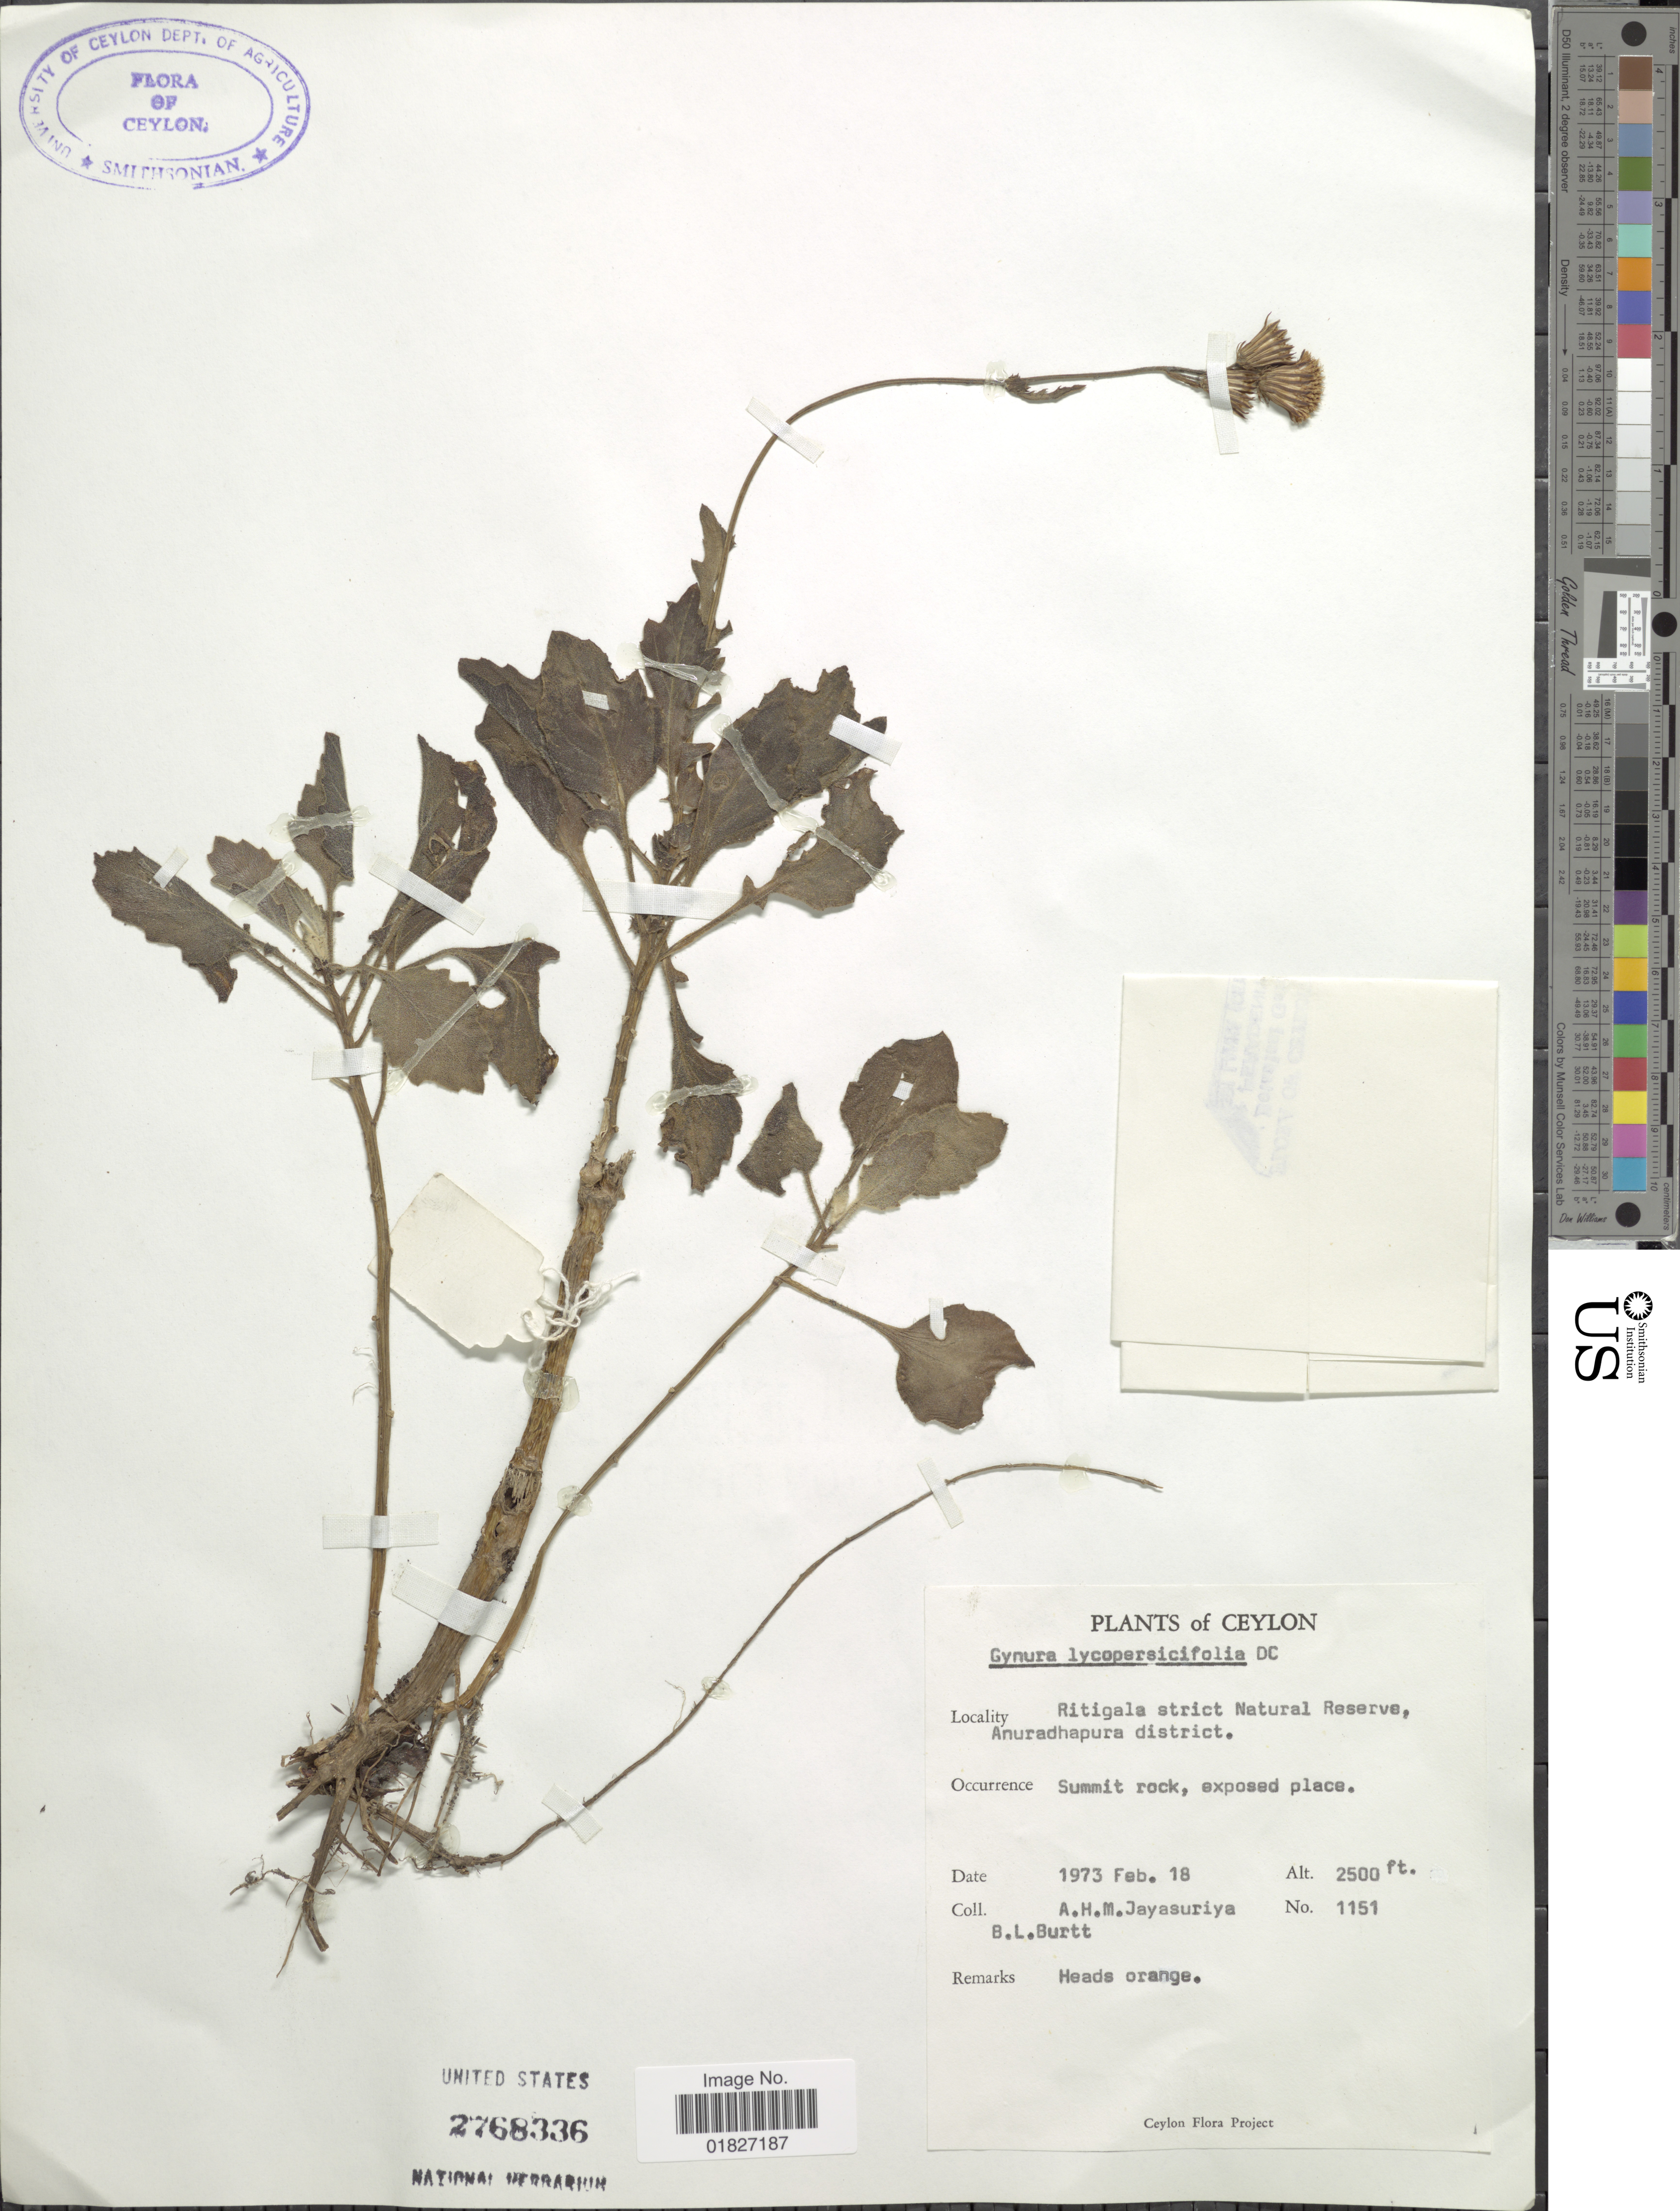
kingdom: Plantae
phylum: Tracheophyta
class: Magnoliopsida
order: Asterales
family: Asteraceae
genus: Gynura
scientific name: Gynura lycopersicifolia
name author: DC.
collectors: A. H. Jayasuriya & B. L. Burtt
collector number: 1151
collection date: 1973-02-18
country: Sri Lanka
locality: Ceylon, Ritigala strict Natural Reserve, Anuradhapura District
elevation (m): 762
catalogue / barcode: US 2768336